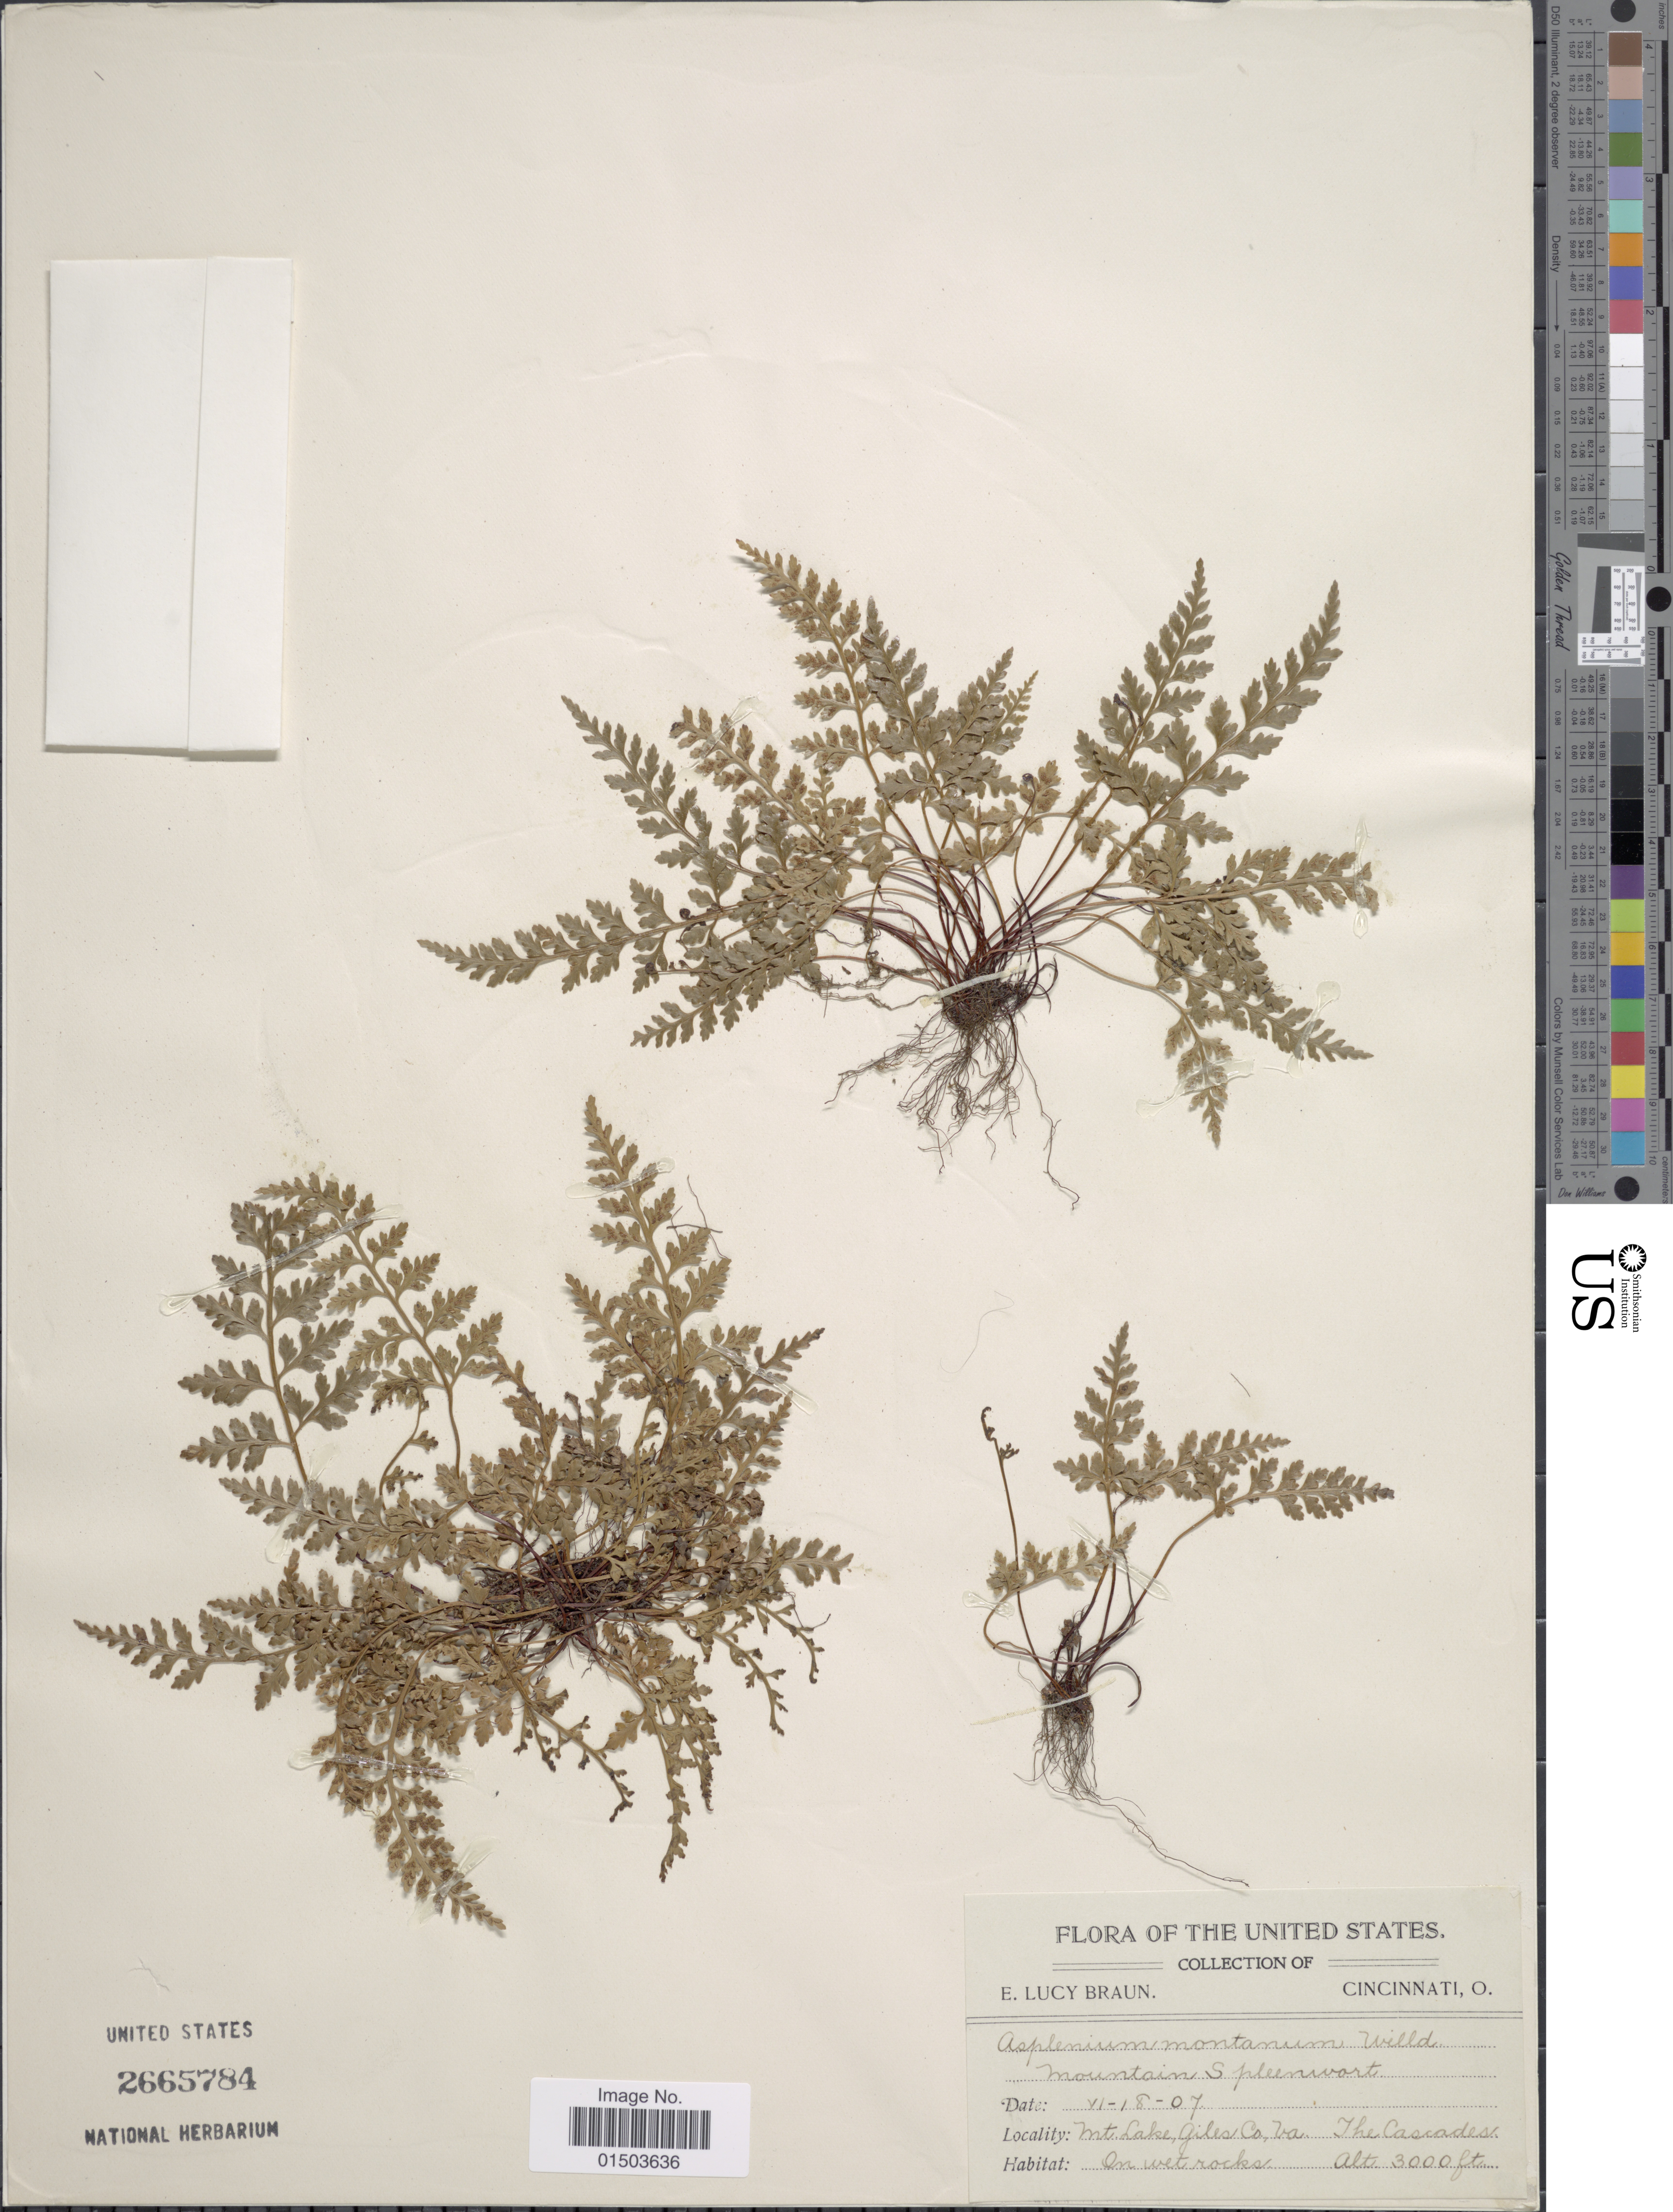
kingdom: Plantae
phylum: Tracheophyta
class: Polypodiopsida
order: Polypodiales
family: Aspleniaceae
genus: Asplenium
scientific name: Asplenium montanum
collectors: E. L. Braun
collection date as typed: Transcribed d/m/y: 18/6/7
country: United States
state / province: Virginia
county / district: Giles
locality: Mt. Lake, Giles Co. The Cascades.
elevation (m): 914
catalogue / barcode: US 2665784